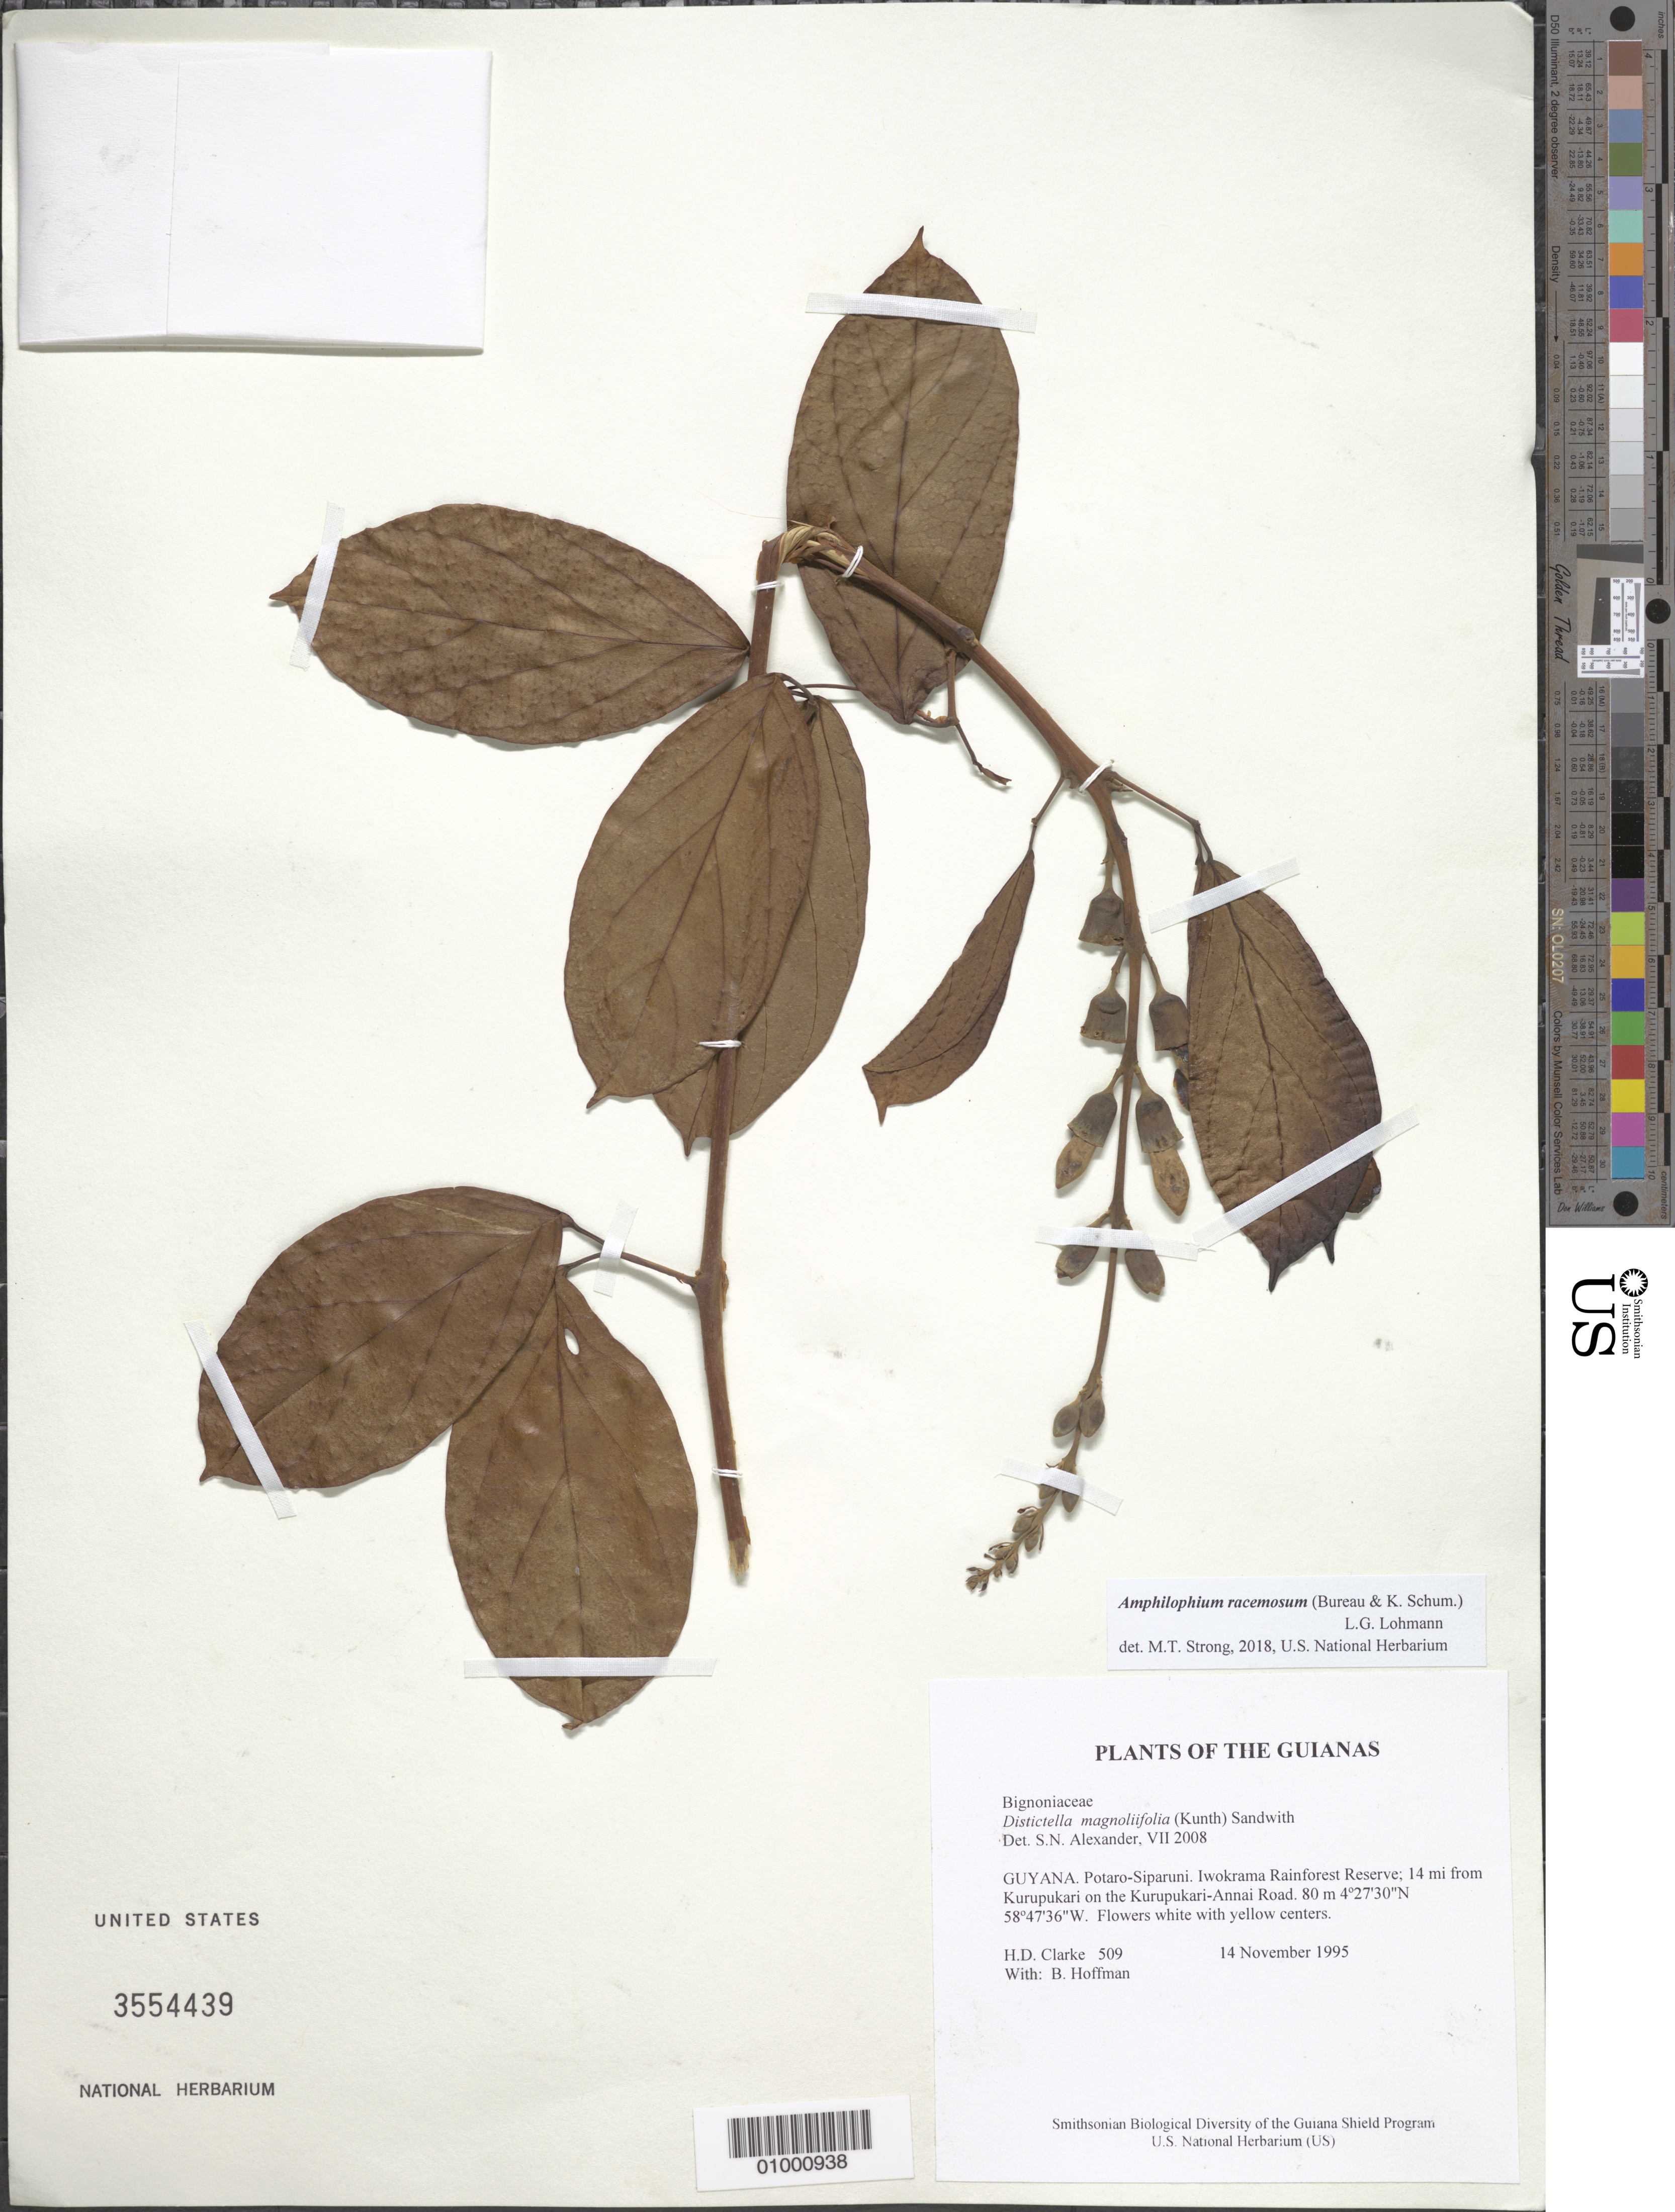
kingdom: Plantae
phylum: Tracheophyta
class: Magnoliopsida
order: Lamiales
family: Bignoniaceae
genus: Amphilophium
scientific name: Amphilophium racemosum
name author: (Bureau & K. Schum.) L.G. Lohmann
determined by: Strong, M. T., (US), Smithsonian Institution - National Museum of Natural History (UNITED STATES)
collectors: H. D. Clarke & B. Hoffman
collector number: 509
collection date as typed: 14 November 1995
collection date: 1995-11-14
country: Guyana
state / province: Potaro-Siparuni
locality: Iwokrama Rainforest Reserve; 14 mi from Kurupukari on the Kurupukari-Annai Road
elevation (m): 80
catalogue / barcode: US 3554439